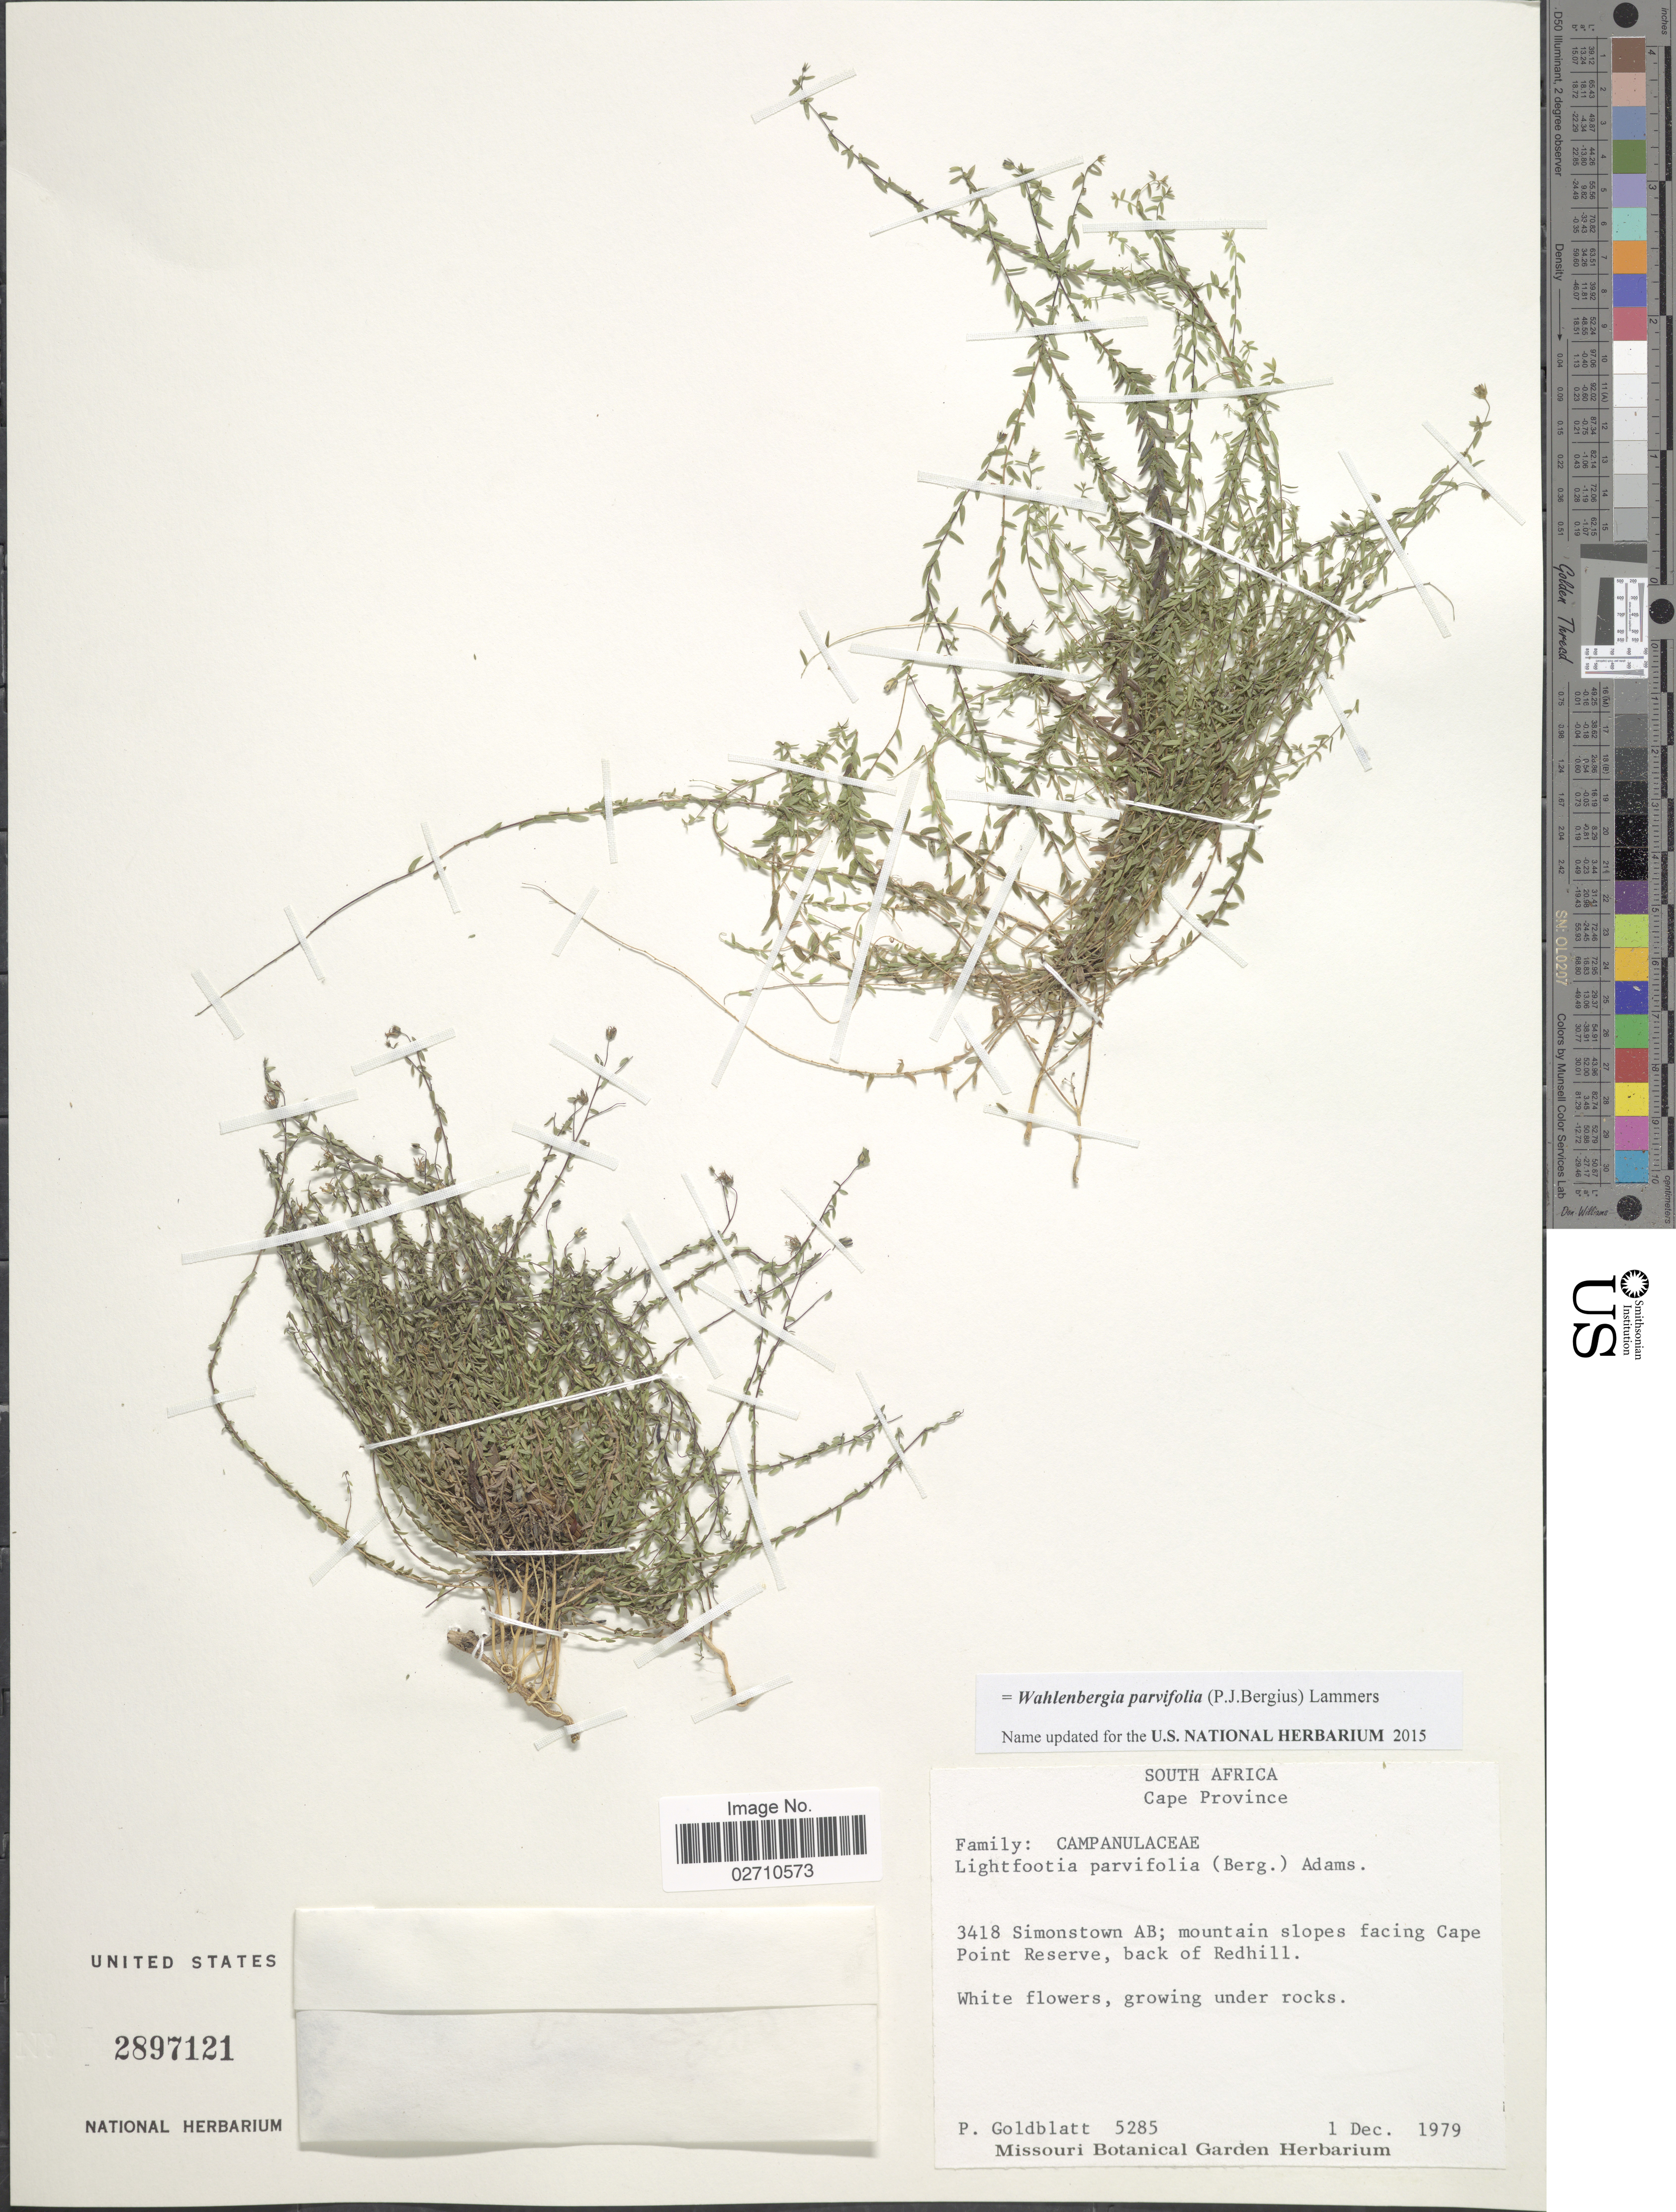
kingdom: Plantae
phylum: Tracheophyta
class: Magnoliopsida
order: Asterales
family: Campanulaceae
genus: Wahlenbergia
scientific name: Wahlenbergia parvifolia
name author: (P.J. Bergius) Lammers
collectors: P. Goldblatt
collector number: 5285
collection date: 1979-12-01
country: South Africa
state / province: Western Cape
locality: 3418 Simonstown AB; mountain slopes facing Cape Point Reserve, back of Redhill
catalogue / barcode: US 2897121